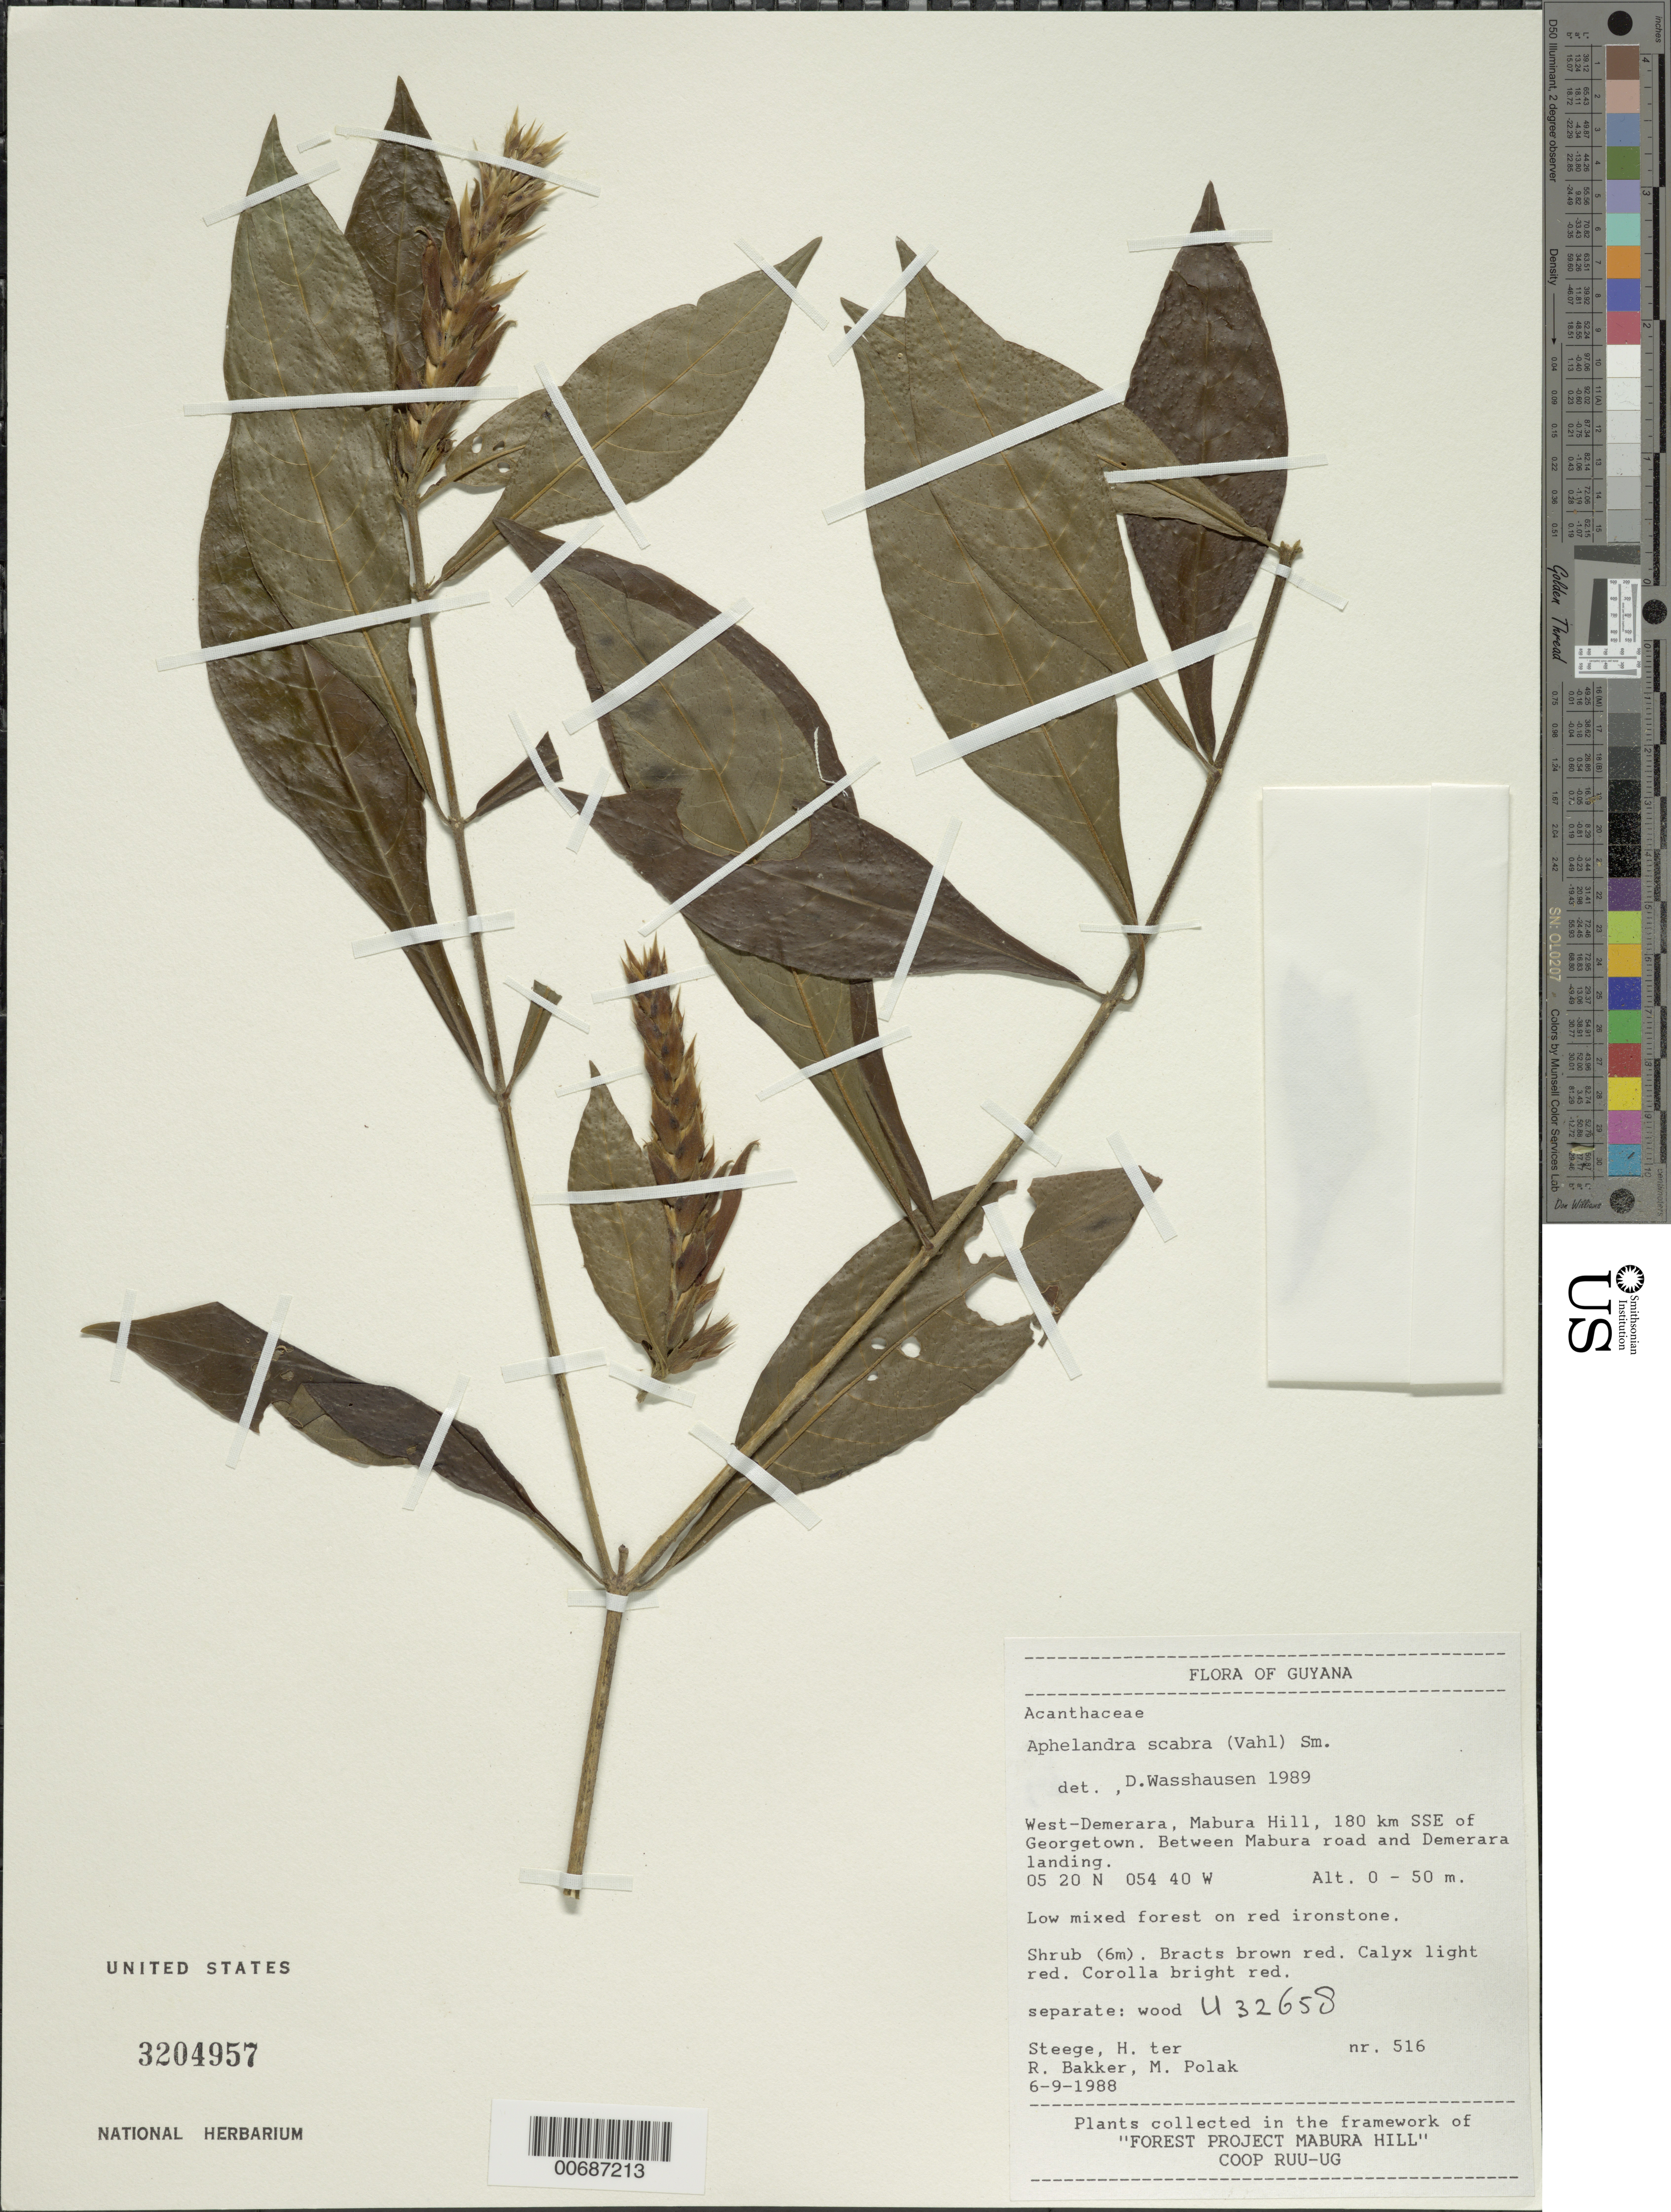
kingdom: Plantae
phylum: Tracheophyta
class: Magnoliopsida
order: Lamiales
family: Acanthaceae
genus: Aphelandra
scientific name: Aphelandra scabra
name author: (Vahl) Sm.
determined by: Wasshausen, Dieter C., (BOT), Smithsonian Institution - National Museum of Natural History (UNITED STATES)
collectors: H. ter Steege, R. Bakker & K. Polák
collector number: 516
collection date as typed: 6-Sep-88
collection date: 1988-09-06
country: Guyana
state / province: U. Demerara-Berbice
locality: Mabura Hill, 180 km SSE of Georgetown, between Mabura road and Demerara landing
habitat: Low mixed forest on red ironstone.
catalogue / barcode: US 3204957